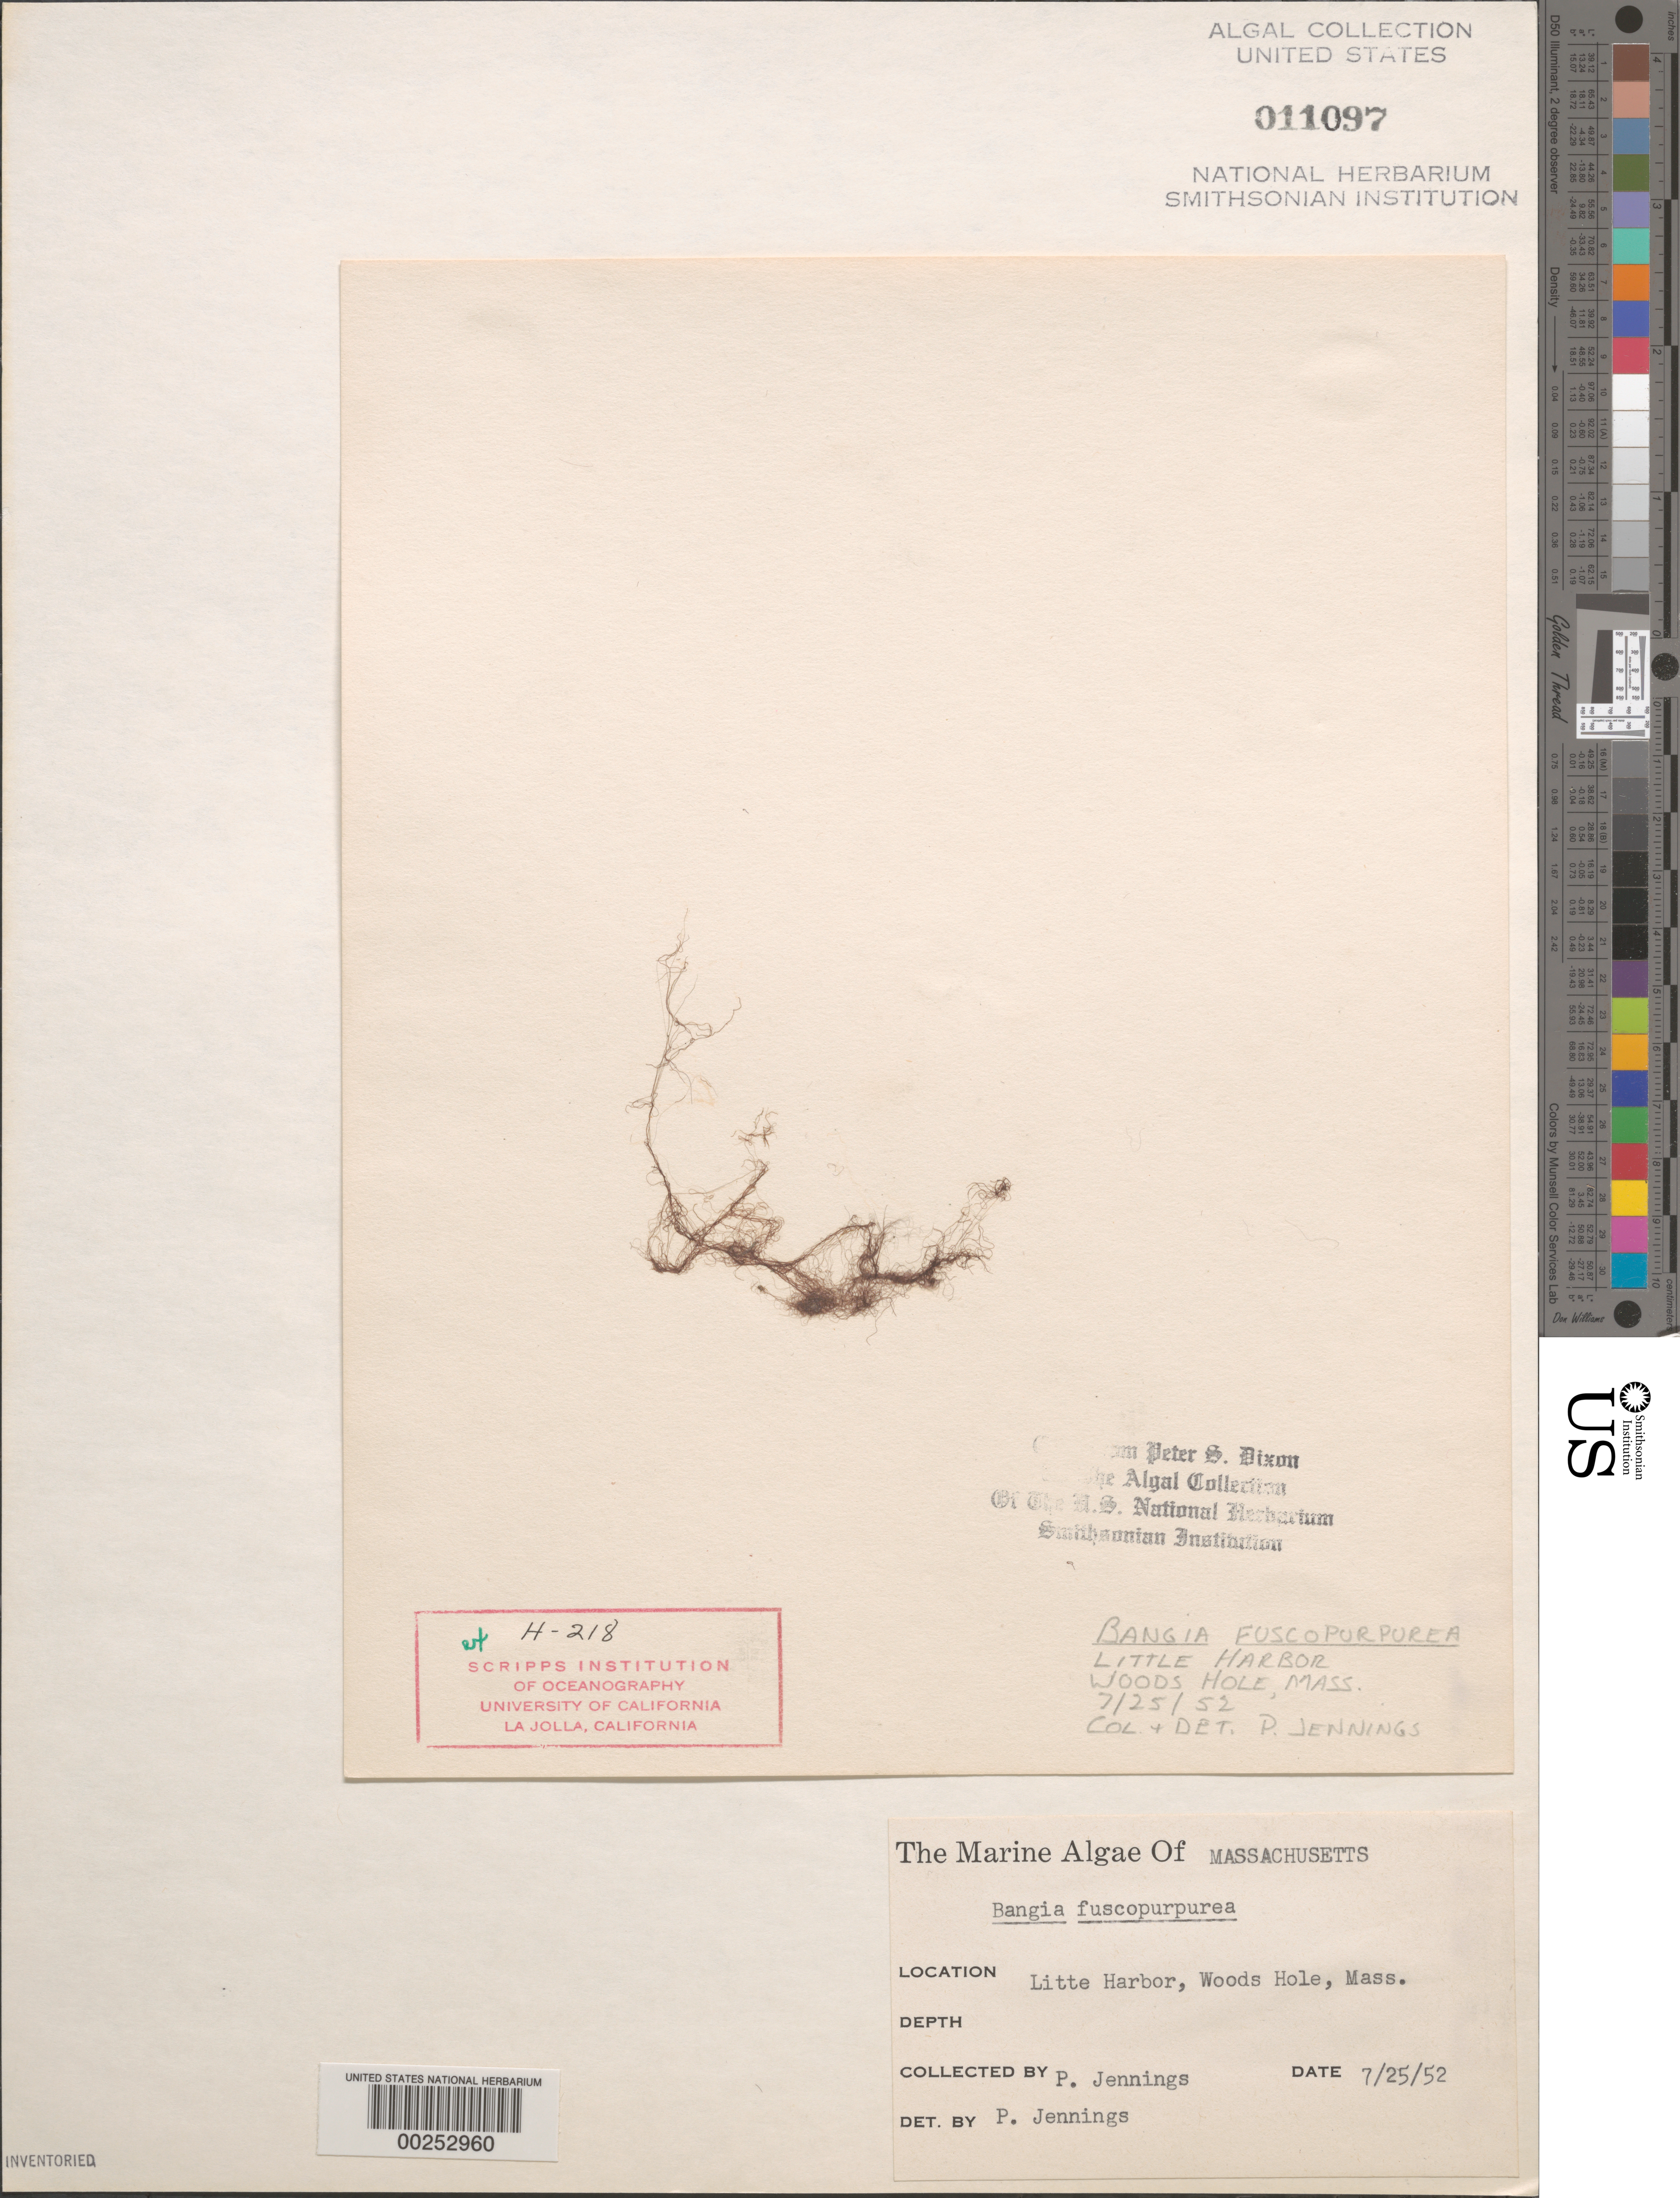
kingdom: Plantae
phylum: Rhodophyta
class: Bangiophyceae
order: Bangiales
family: Bangiaceae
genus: Bangia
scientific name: Bangia fuscopurpurea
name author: (Dillwyn) Lyngb.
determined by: Jennings, P.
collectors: P. Jennings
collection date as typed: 25 Jul 1952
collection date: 1952-07-25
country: United States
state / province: Massachusetts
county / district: Barnstable County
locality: Woods Hole, Little Harbor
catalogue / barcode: US 11097